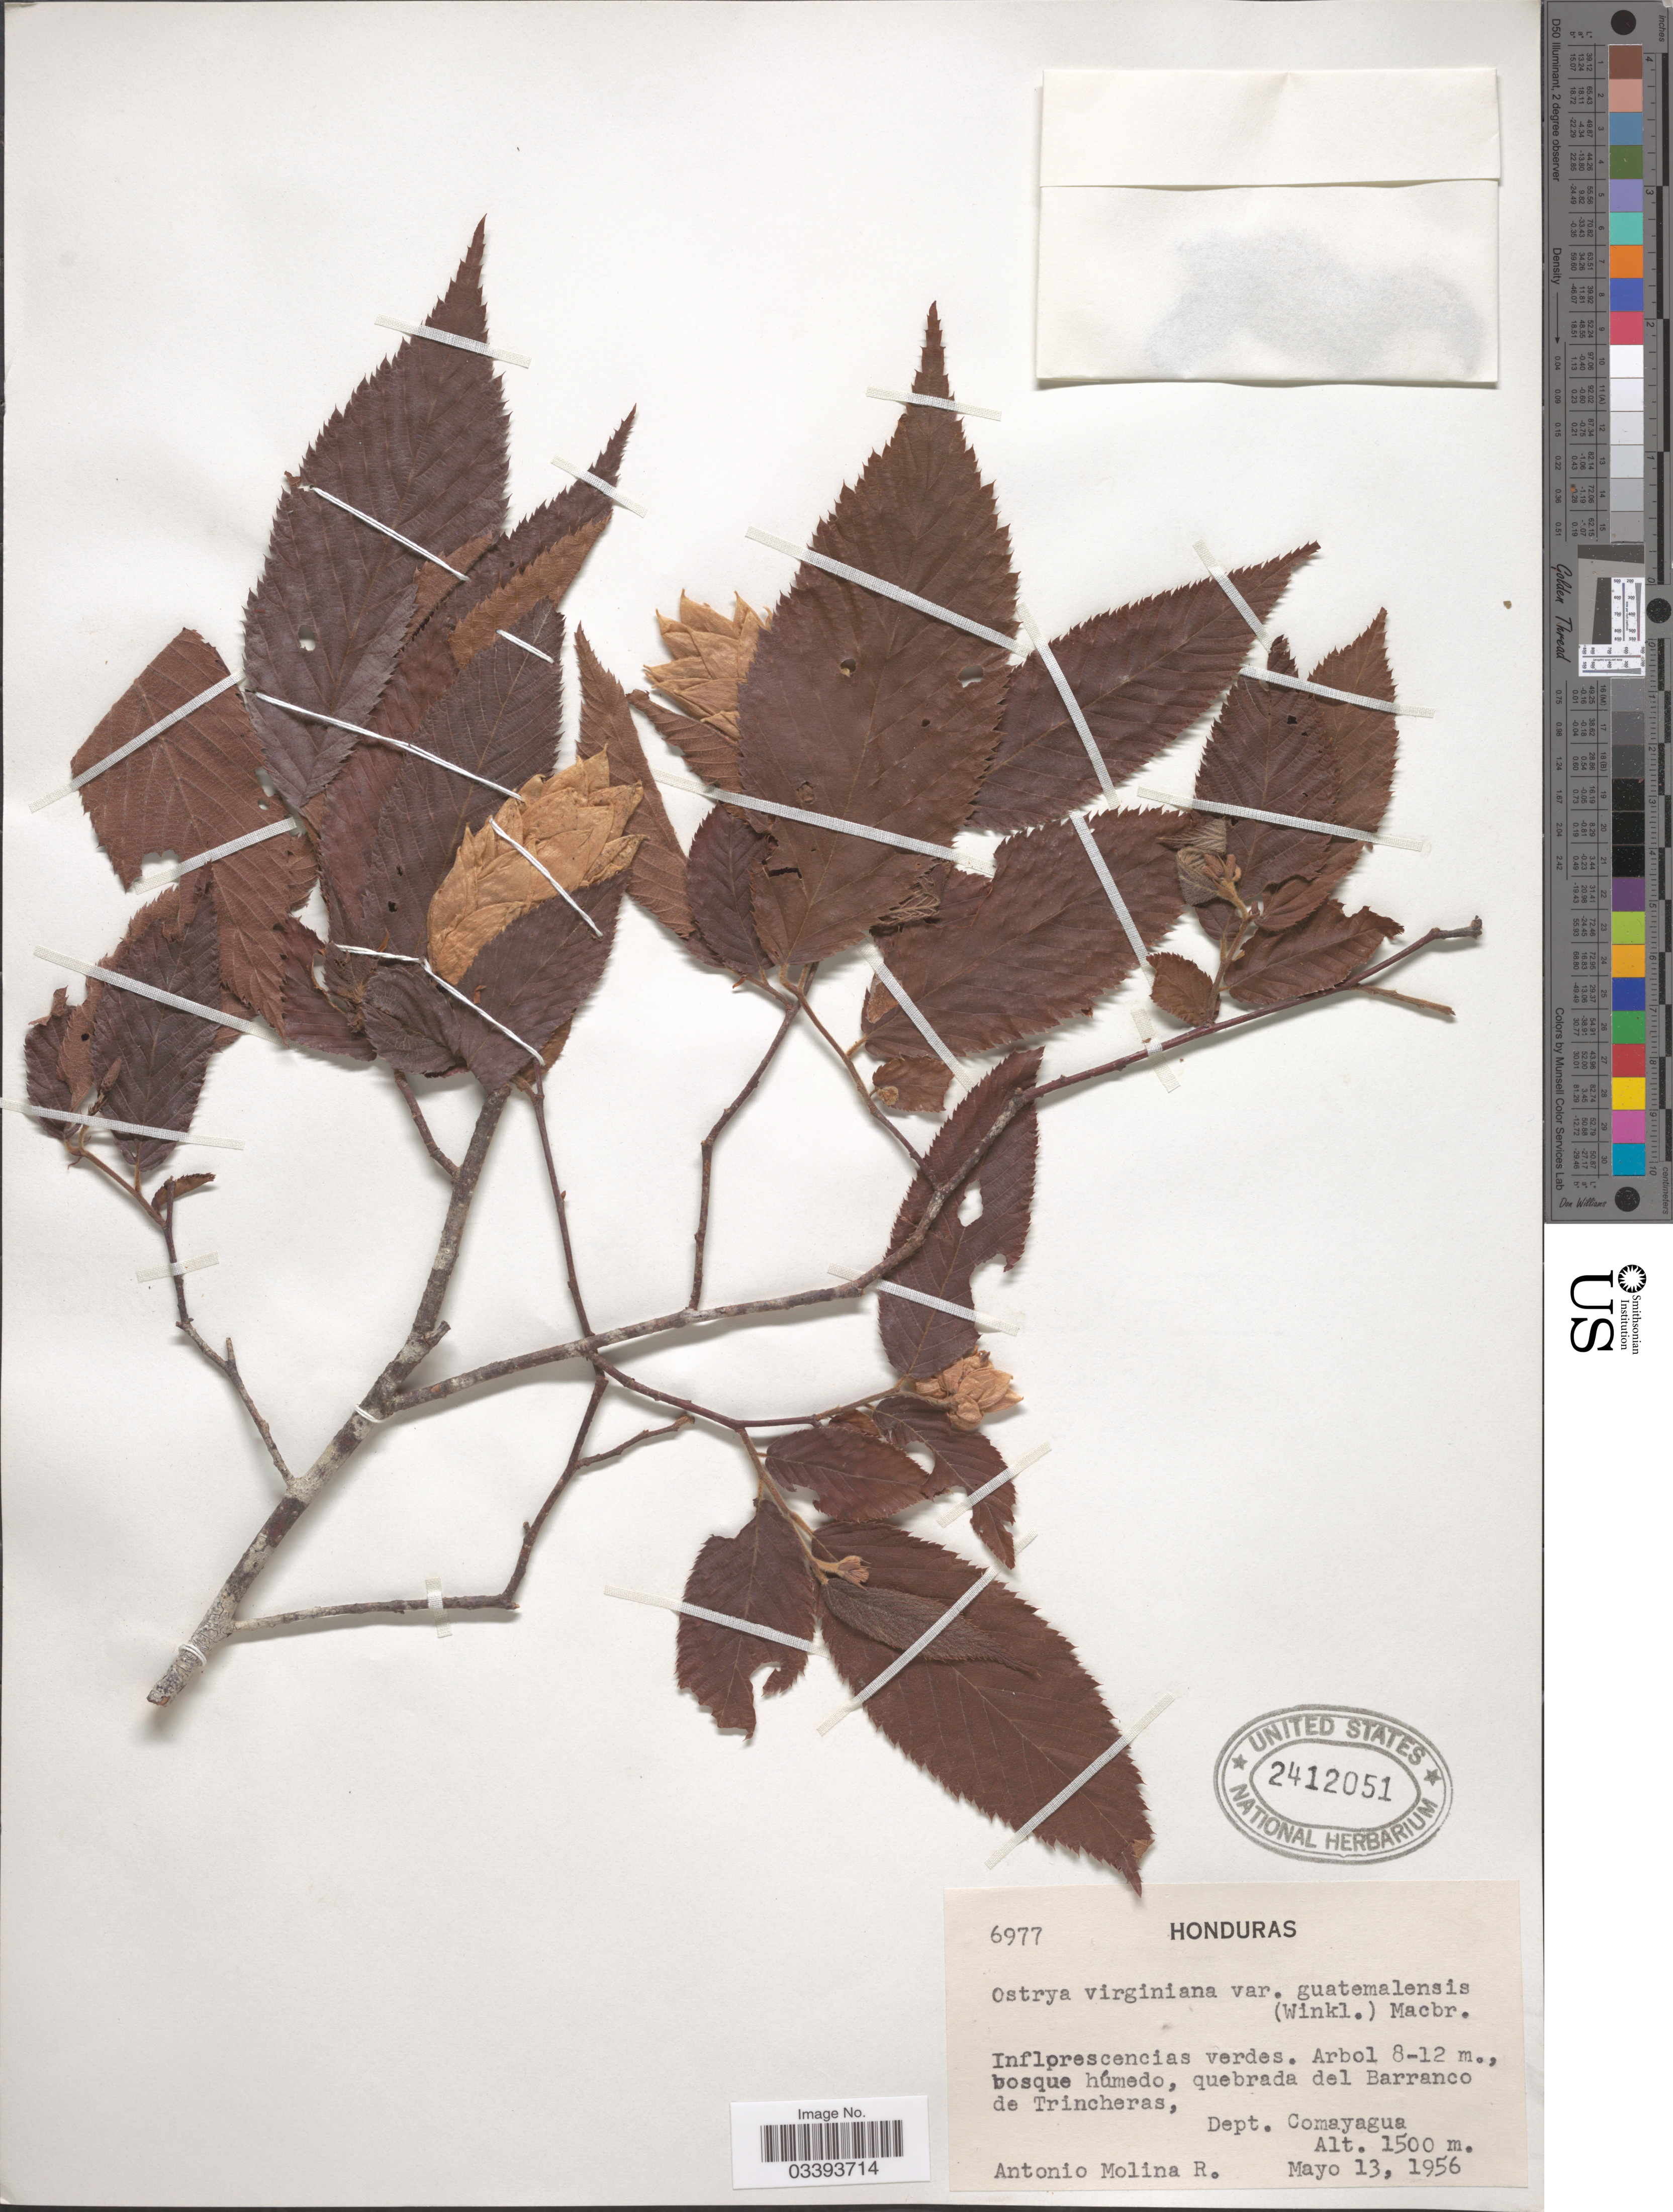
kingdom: Plantae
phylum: Tracheophyta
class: Magnoliopsida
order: Fagales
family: Betulaceae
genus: Ostrya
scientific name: Ostrya virginiana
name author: (Mill.) K. Koch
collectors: A. Molina R.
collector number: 6977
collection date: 1956-05-13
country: Honduras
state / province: Comayagua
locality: Quebrada del Barranco de Trincheras, Dept. Comayagua.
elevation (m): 1500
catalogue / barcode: US 2412051